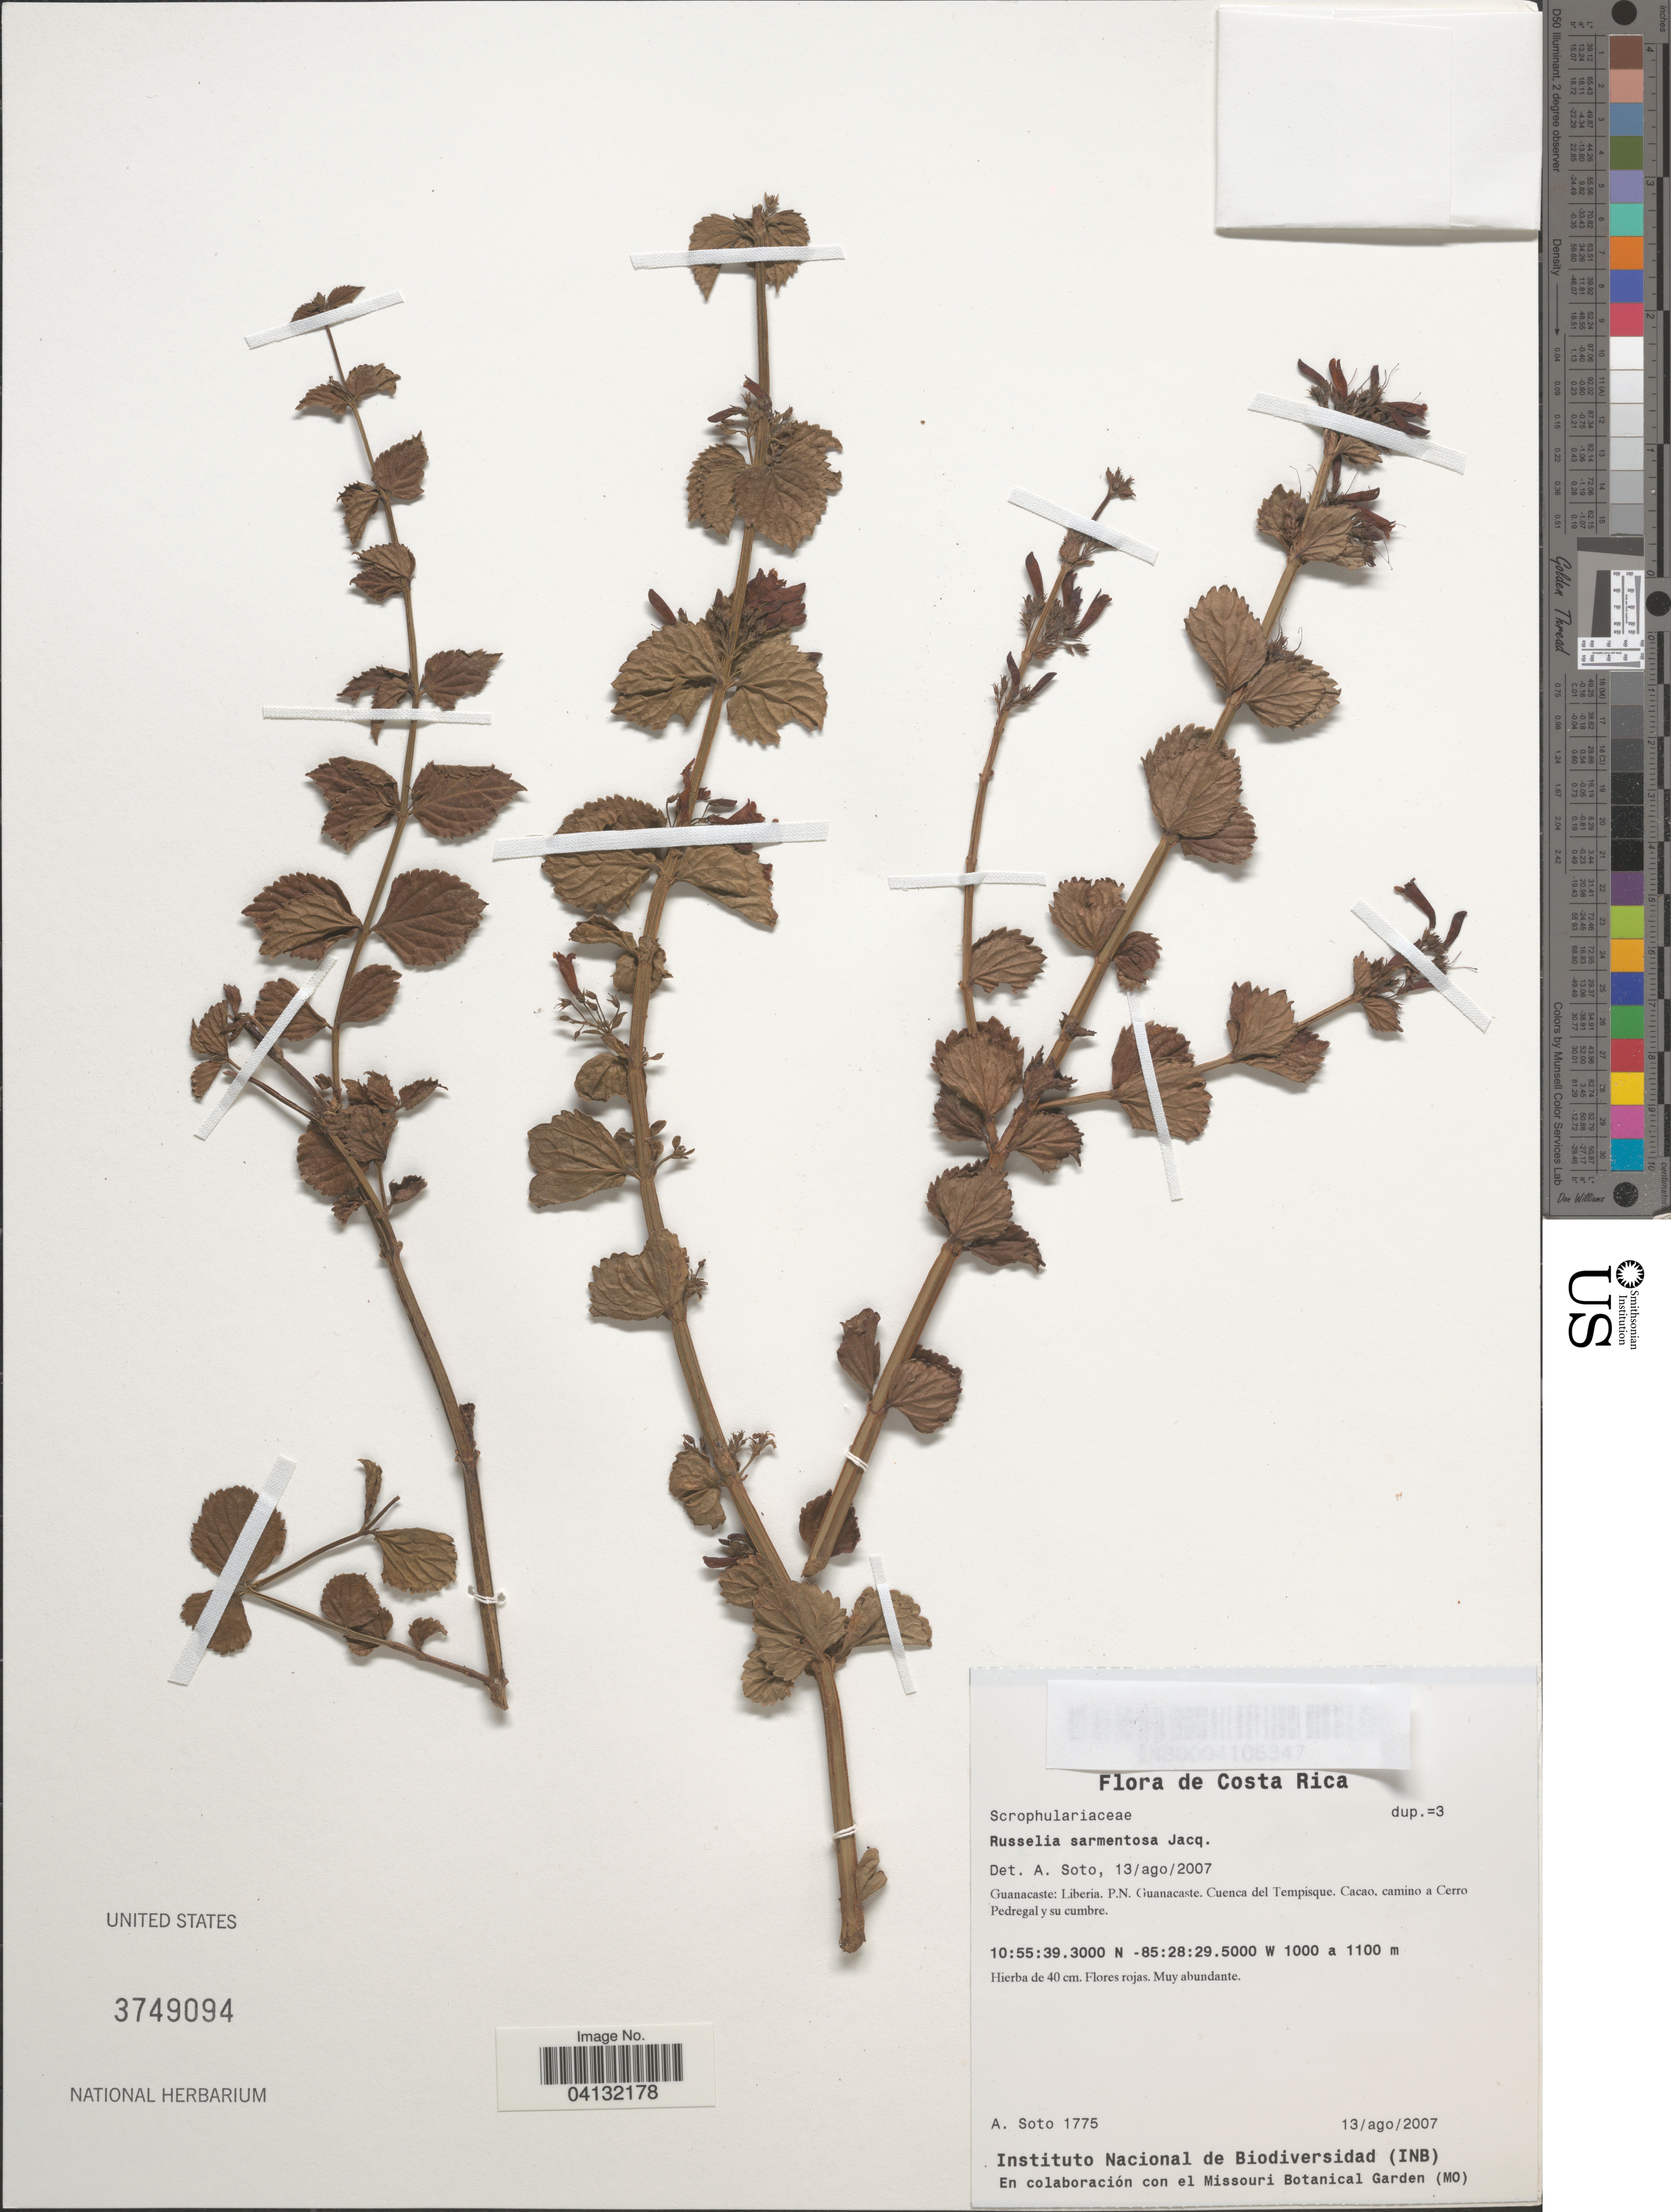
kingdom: Plantae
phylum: Tracheophyta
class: Magnoliopsida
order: Lamiales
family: Plantaginaceae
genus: Russelia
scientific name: Russelia sarmentosa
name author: Jacq.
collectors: A. Soto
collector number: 1775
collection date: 2007-08-13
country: Costa Rica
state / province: Guanacaste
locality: Liberia. P.N. Guanacaste. Cuenca del Tempisque. Cacao, camino a Cerro Pedregal y su cumbre.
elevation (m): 1000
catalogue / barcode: US 3749094